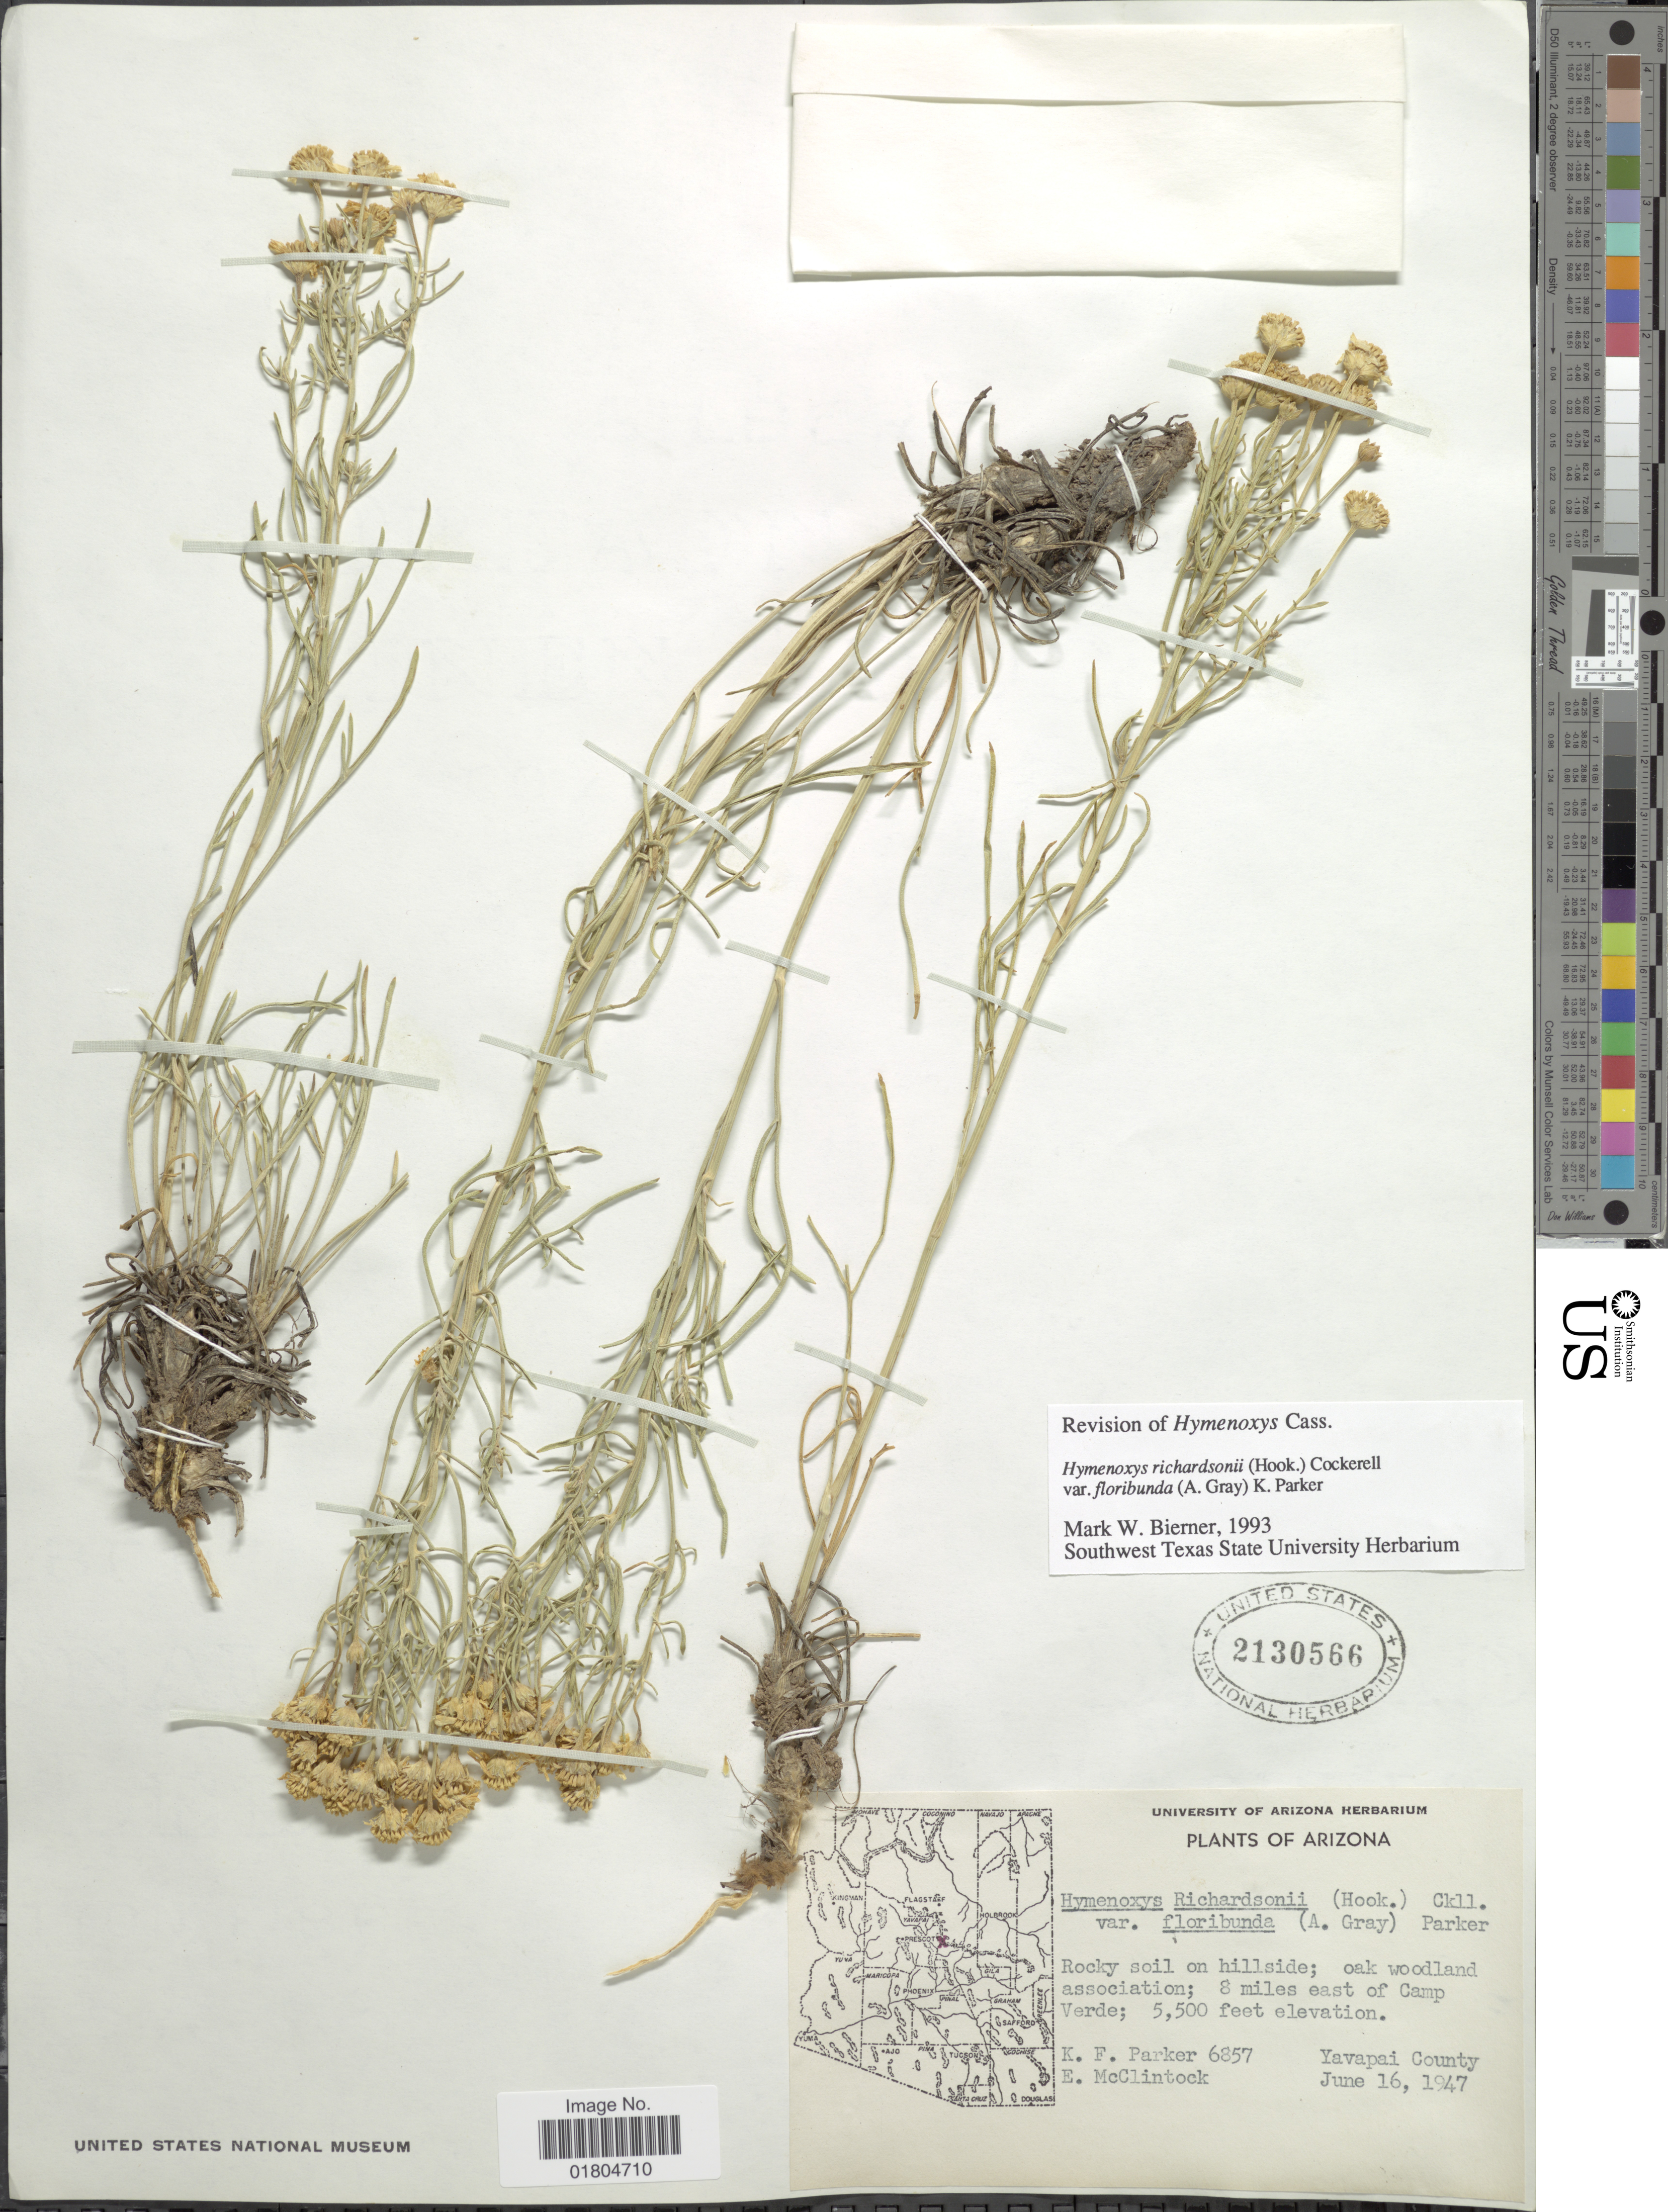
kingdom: Plantae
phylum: Tracheophyta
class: Magnoliopsida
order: Asterales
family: Asteraceae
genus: Hymenoxys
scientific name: Hymenoxys richardsonii var. floribunda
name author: (A. Gray) K.F. Parker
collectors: K. F. Parker & E. McClintock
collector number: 6857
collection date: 1947-06-16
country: United States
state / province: Arizona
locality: Yavapai County. 8 miles east of Camp Verde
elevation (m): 1676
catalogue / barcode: US 2130566